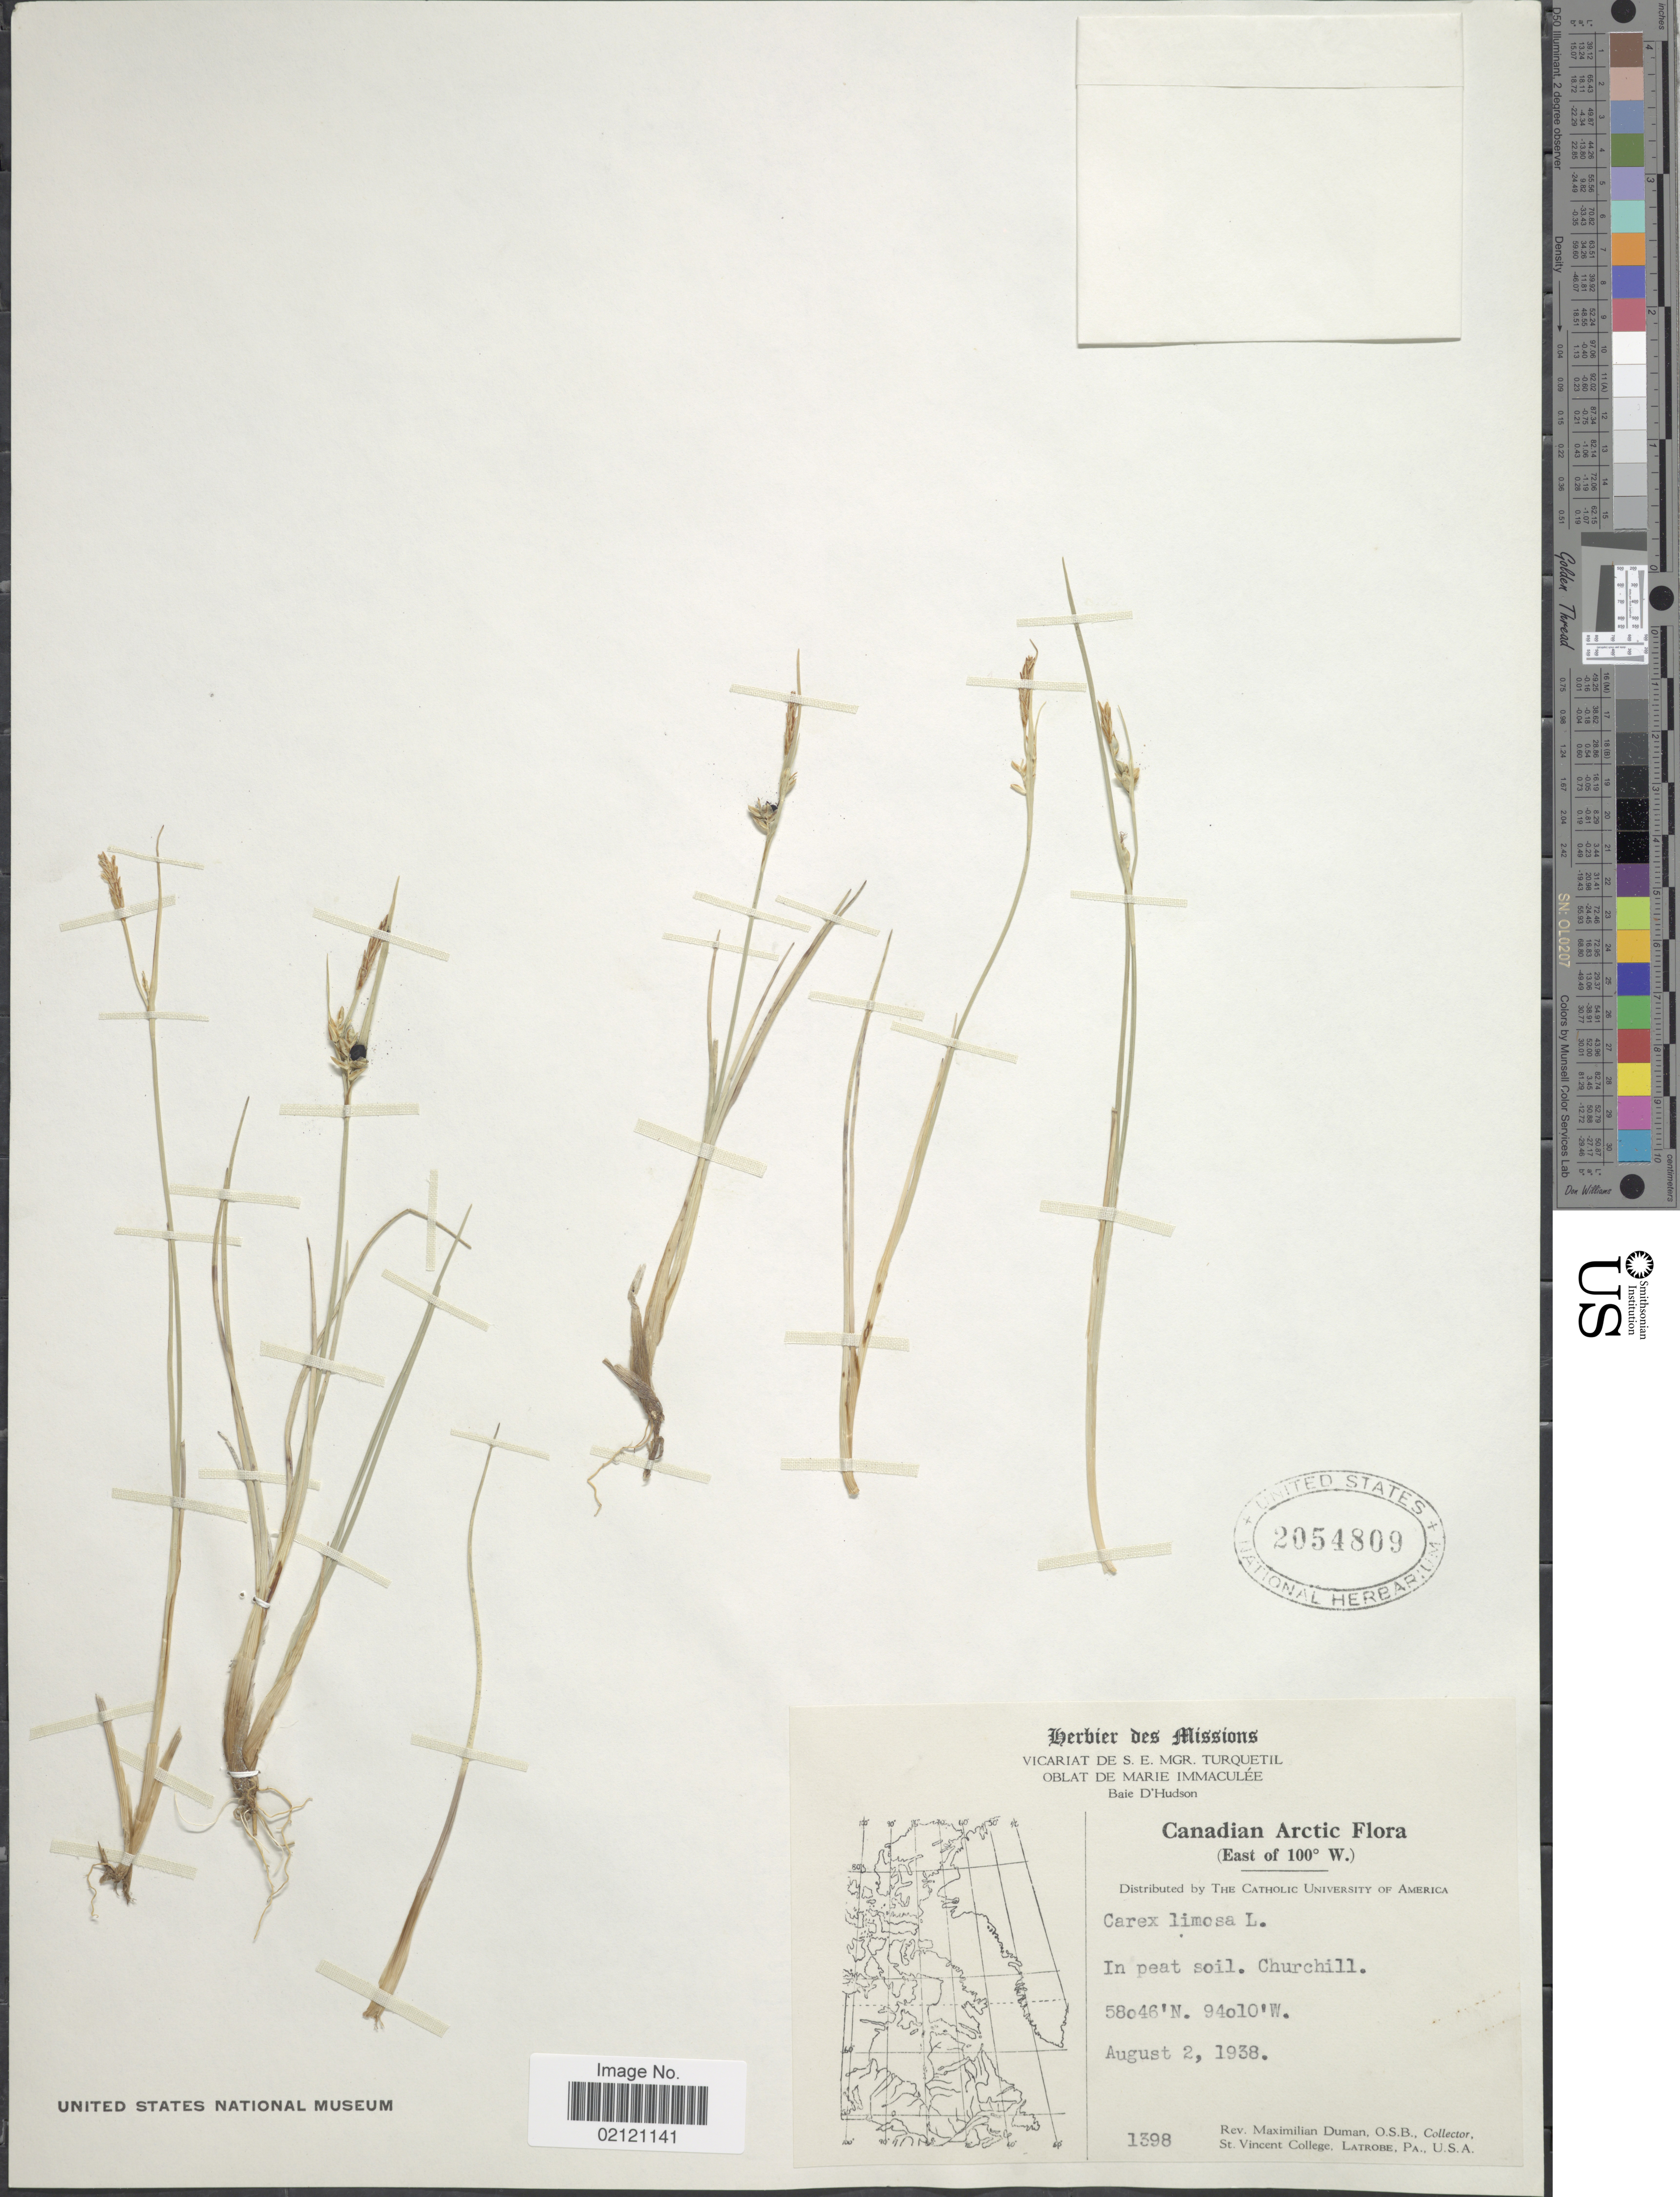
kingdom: Plantae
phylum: Tracheophyta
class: Liliopsida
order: Poales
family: Cyperaceae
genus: Carex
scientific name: Carex limosa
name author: L.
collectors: M. Duman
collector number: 1398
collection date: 1938-08-02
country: Canada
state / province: Manitoba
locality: Canadian Arctic, (East of 100° W.) in peat soil, Churchill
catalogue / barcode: US 2054809